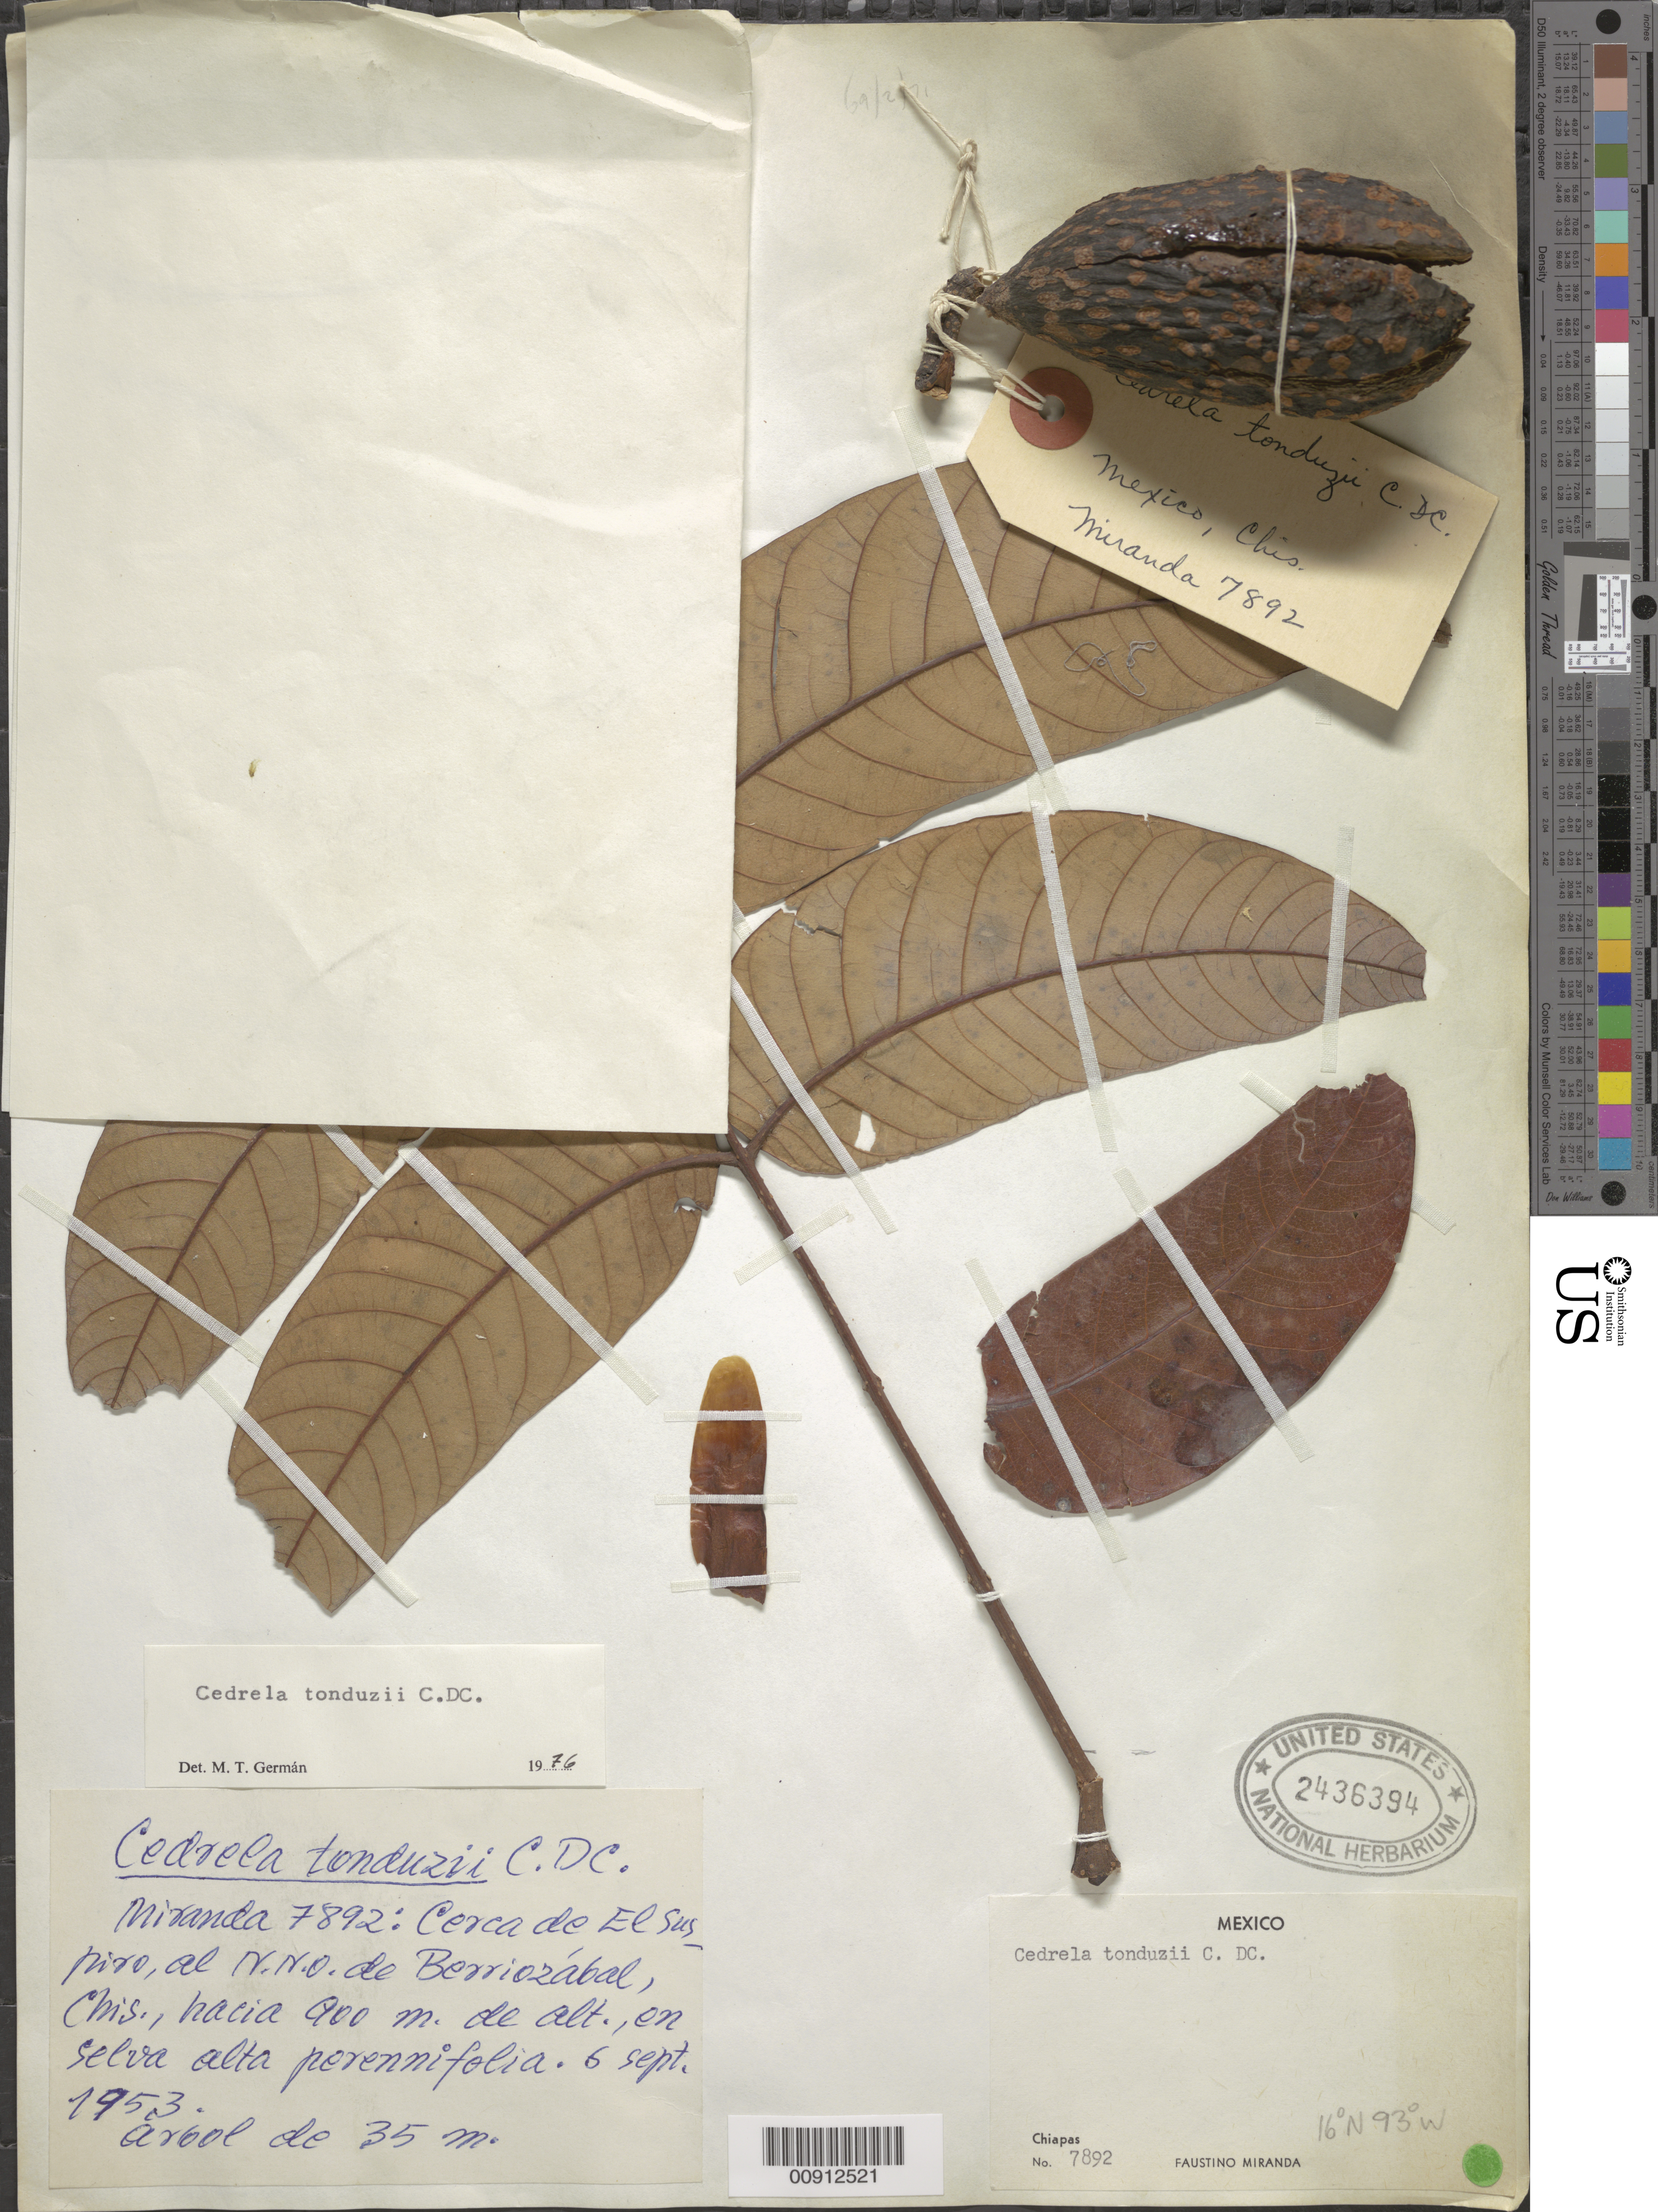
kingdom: Plantae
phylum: Tracheophyta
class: Magnoliopsida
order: Sapindales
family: Meliaceae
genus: Cedrela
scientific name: Cedrela tonduzii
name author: C. DC.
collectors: Miranda G., F.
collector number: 7892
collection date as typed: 06 Sep 1953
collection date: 1953-09-06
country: Mexico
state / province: Chiapas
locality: Cerca de El Suspiro, al N.N.O. de Berriozábal, Chiapas.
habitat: En selva alta perennifolia.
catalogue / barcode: US 2436394